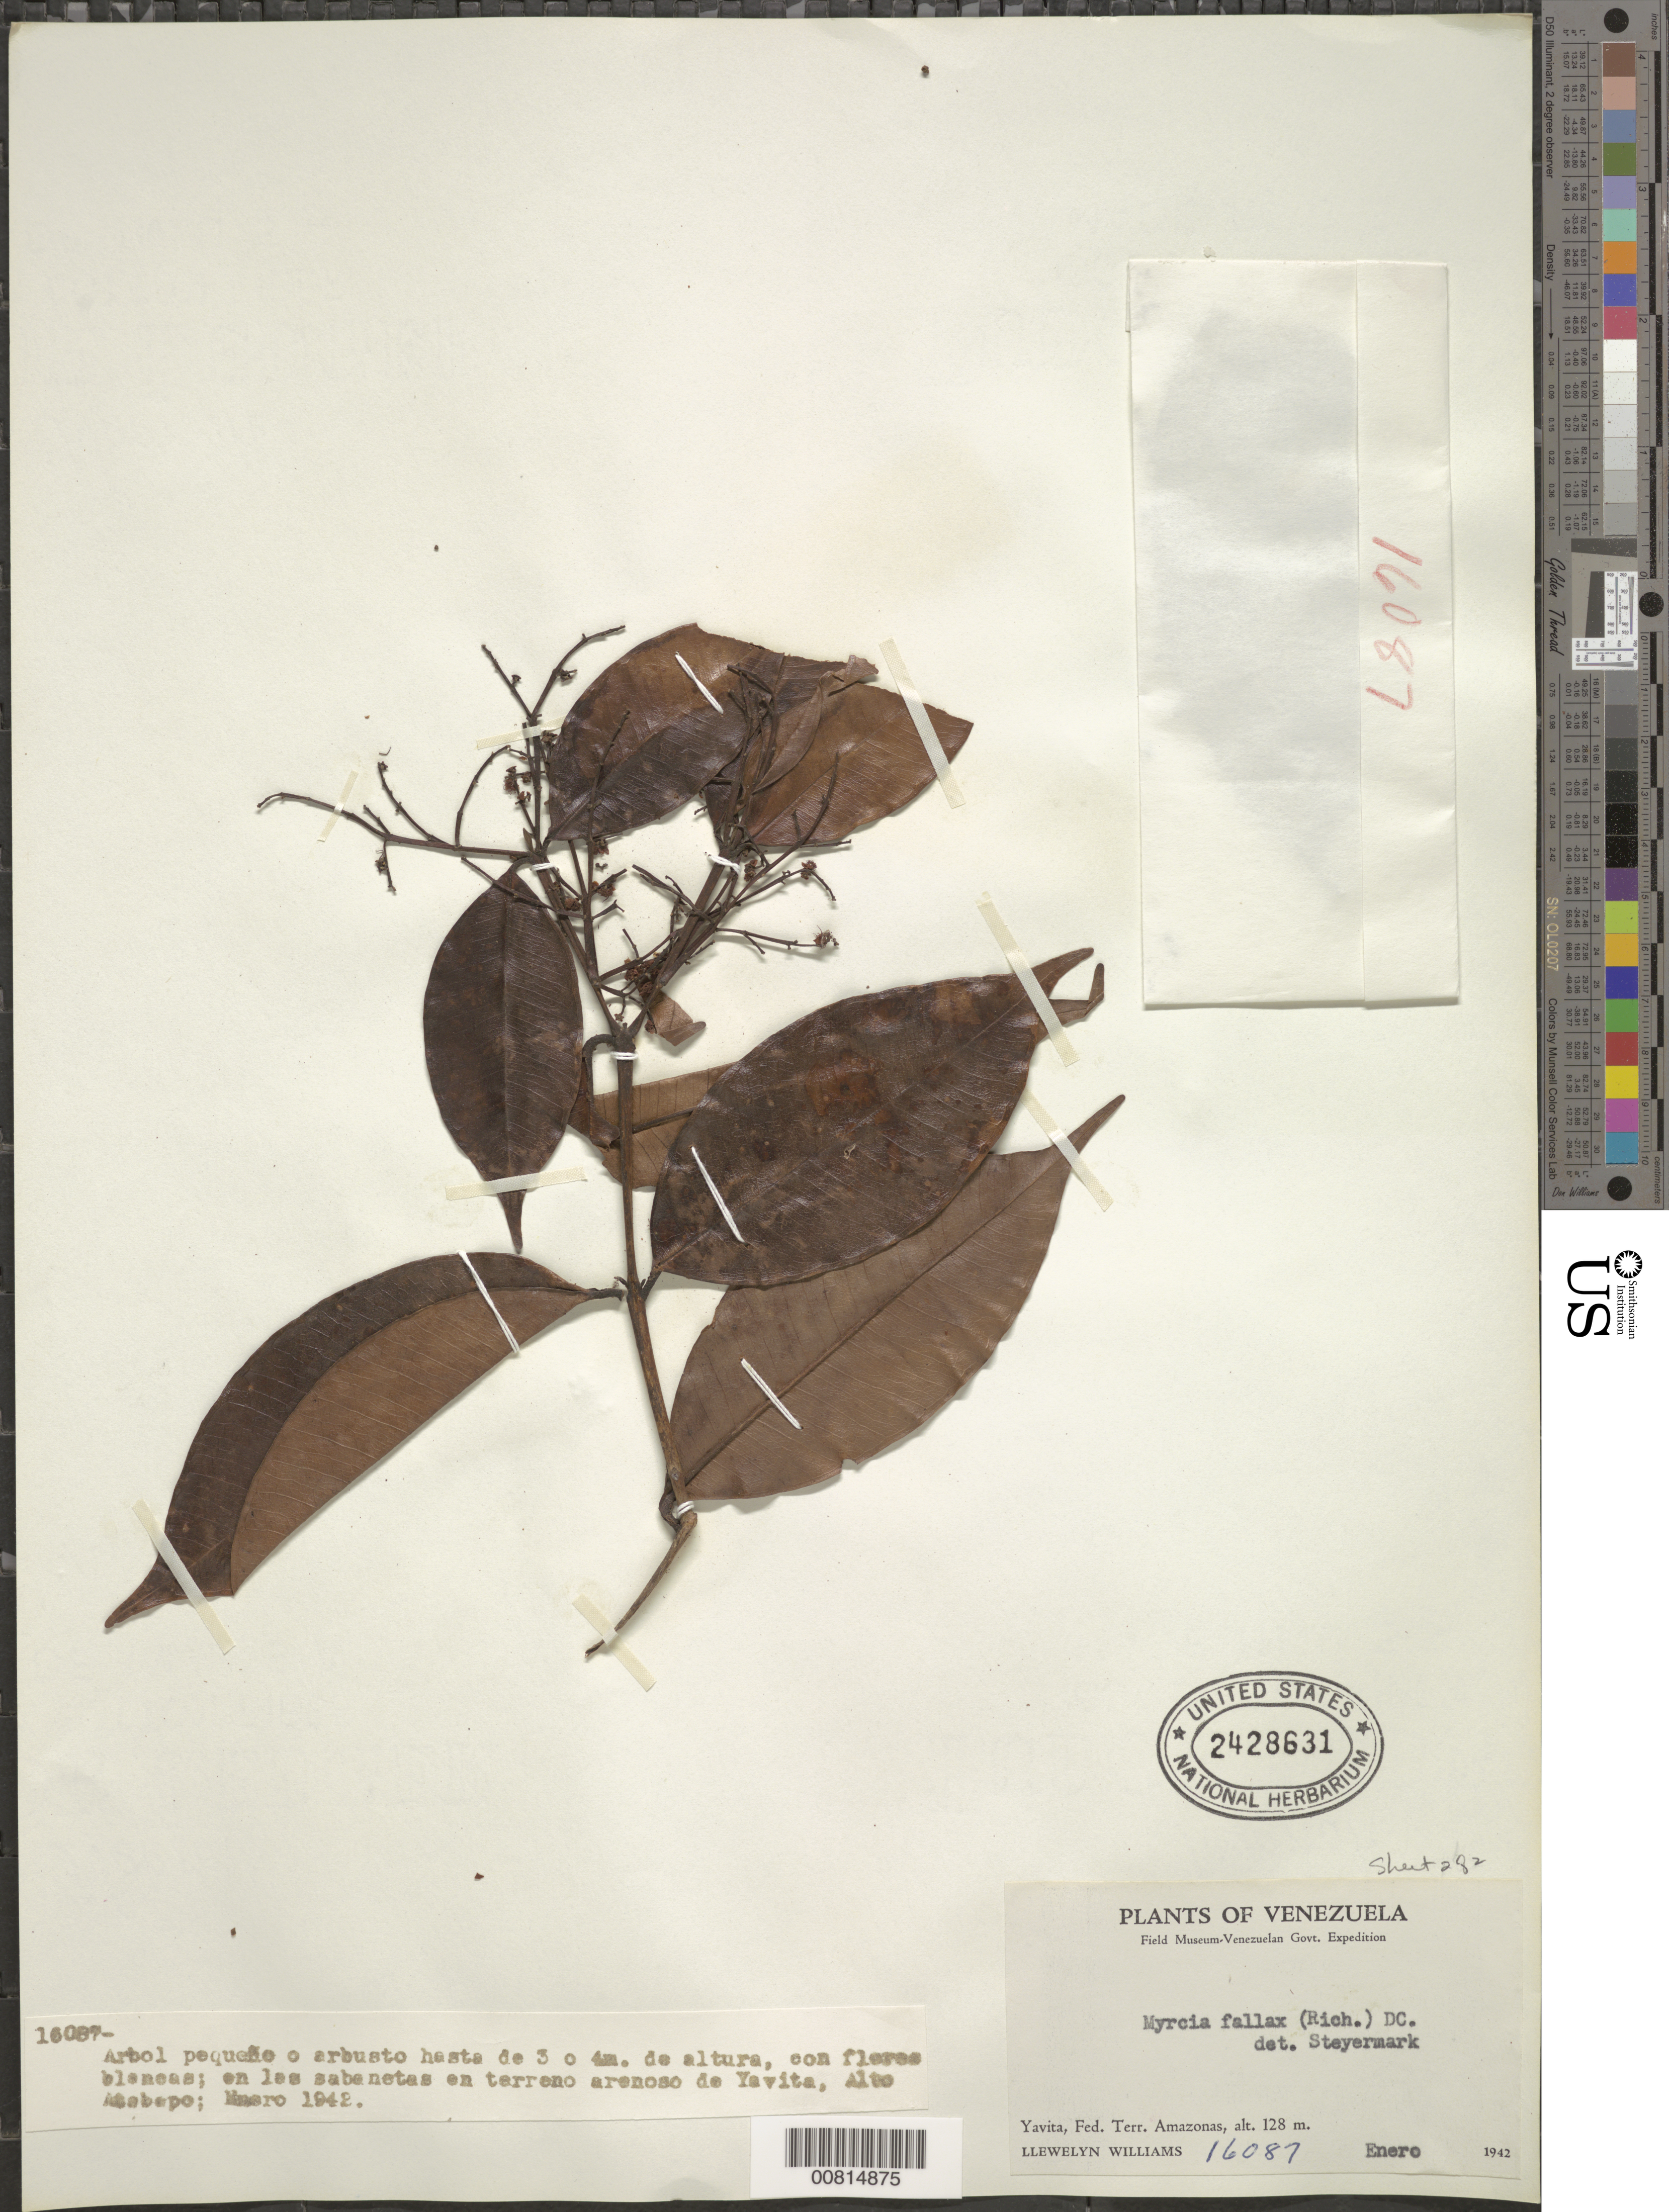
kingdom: Plantae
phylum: Tracheophyta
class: Magnoliopsida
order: Myrtales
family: Myrtaceae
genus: Myrcia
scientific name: Myrcia fallax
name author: (Rich.) DC.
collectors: Ll. Williams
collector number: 16087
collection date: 1942-01/1942-03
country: Venezuela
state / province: Amazonas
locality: Yavita, Fed. Terr. Amazonas. Alto Atabapo.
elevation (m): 128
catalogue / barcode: US 2428631